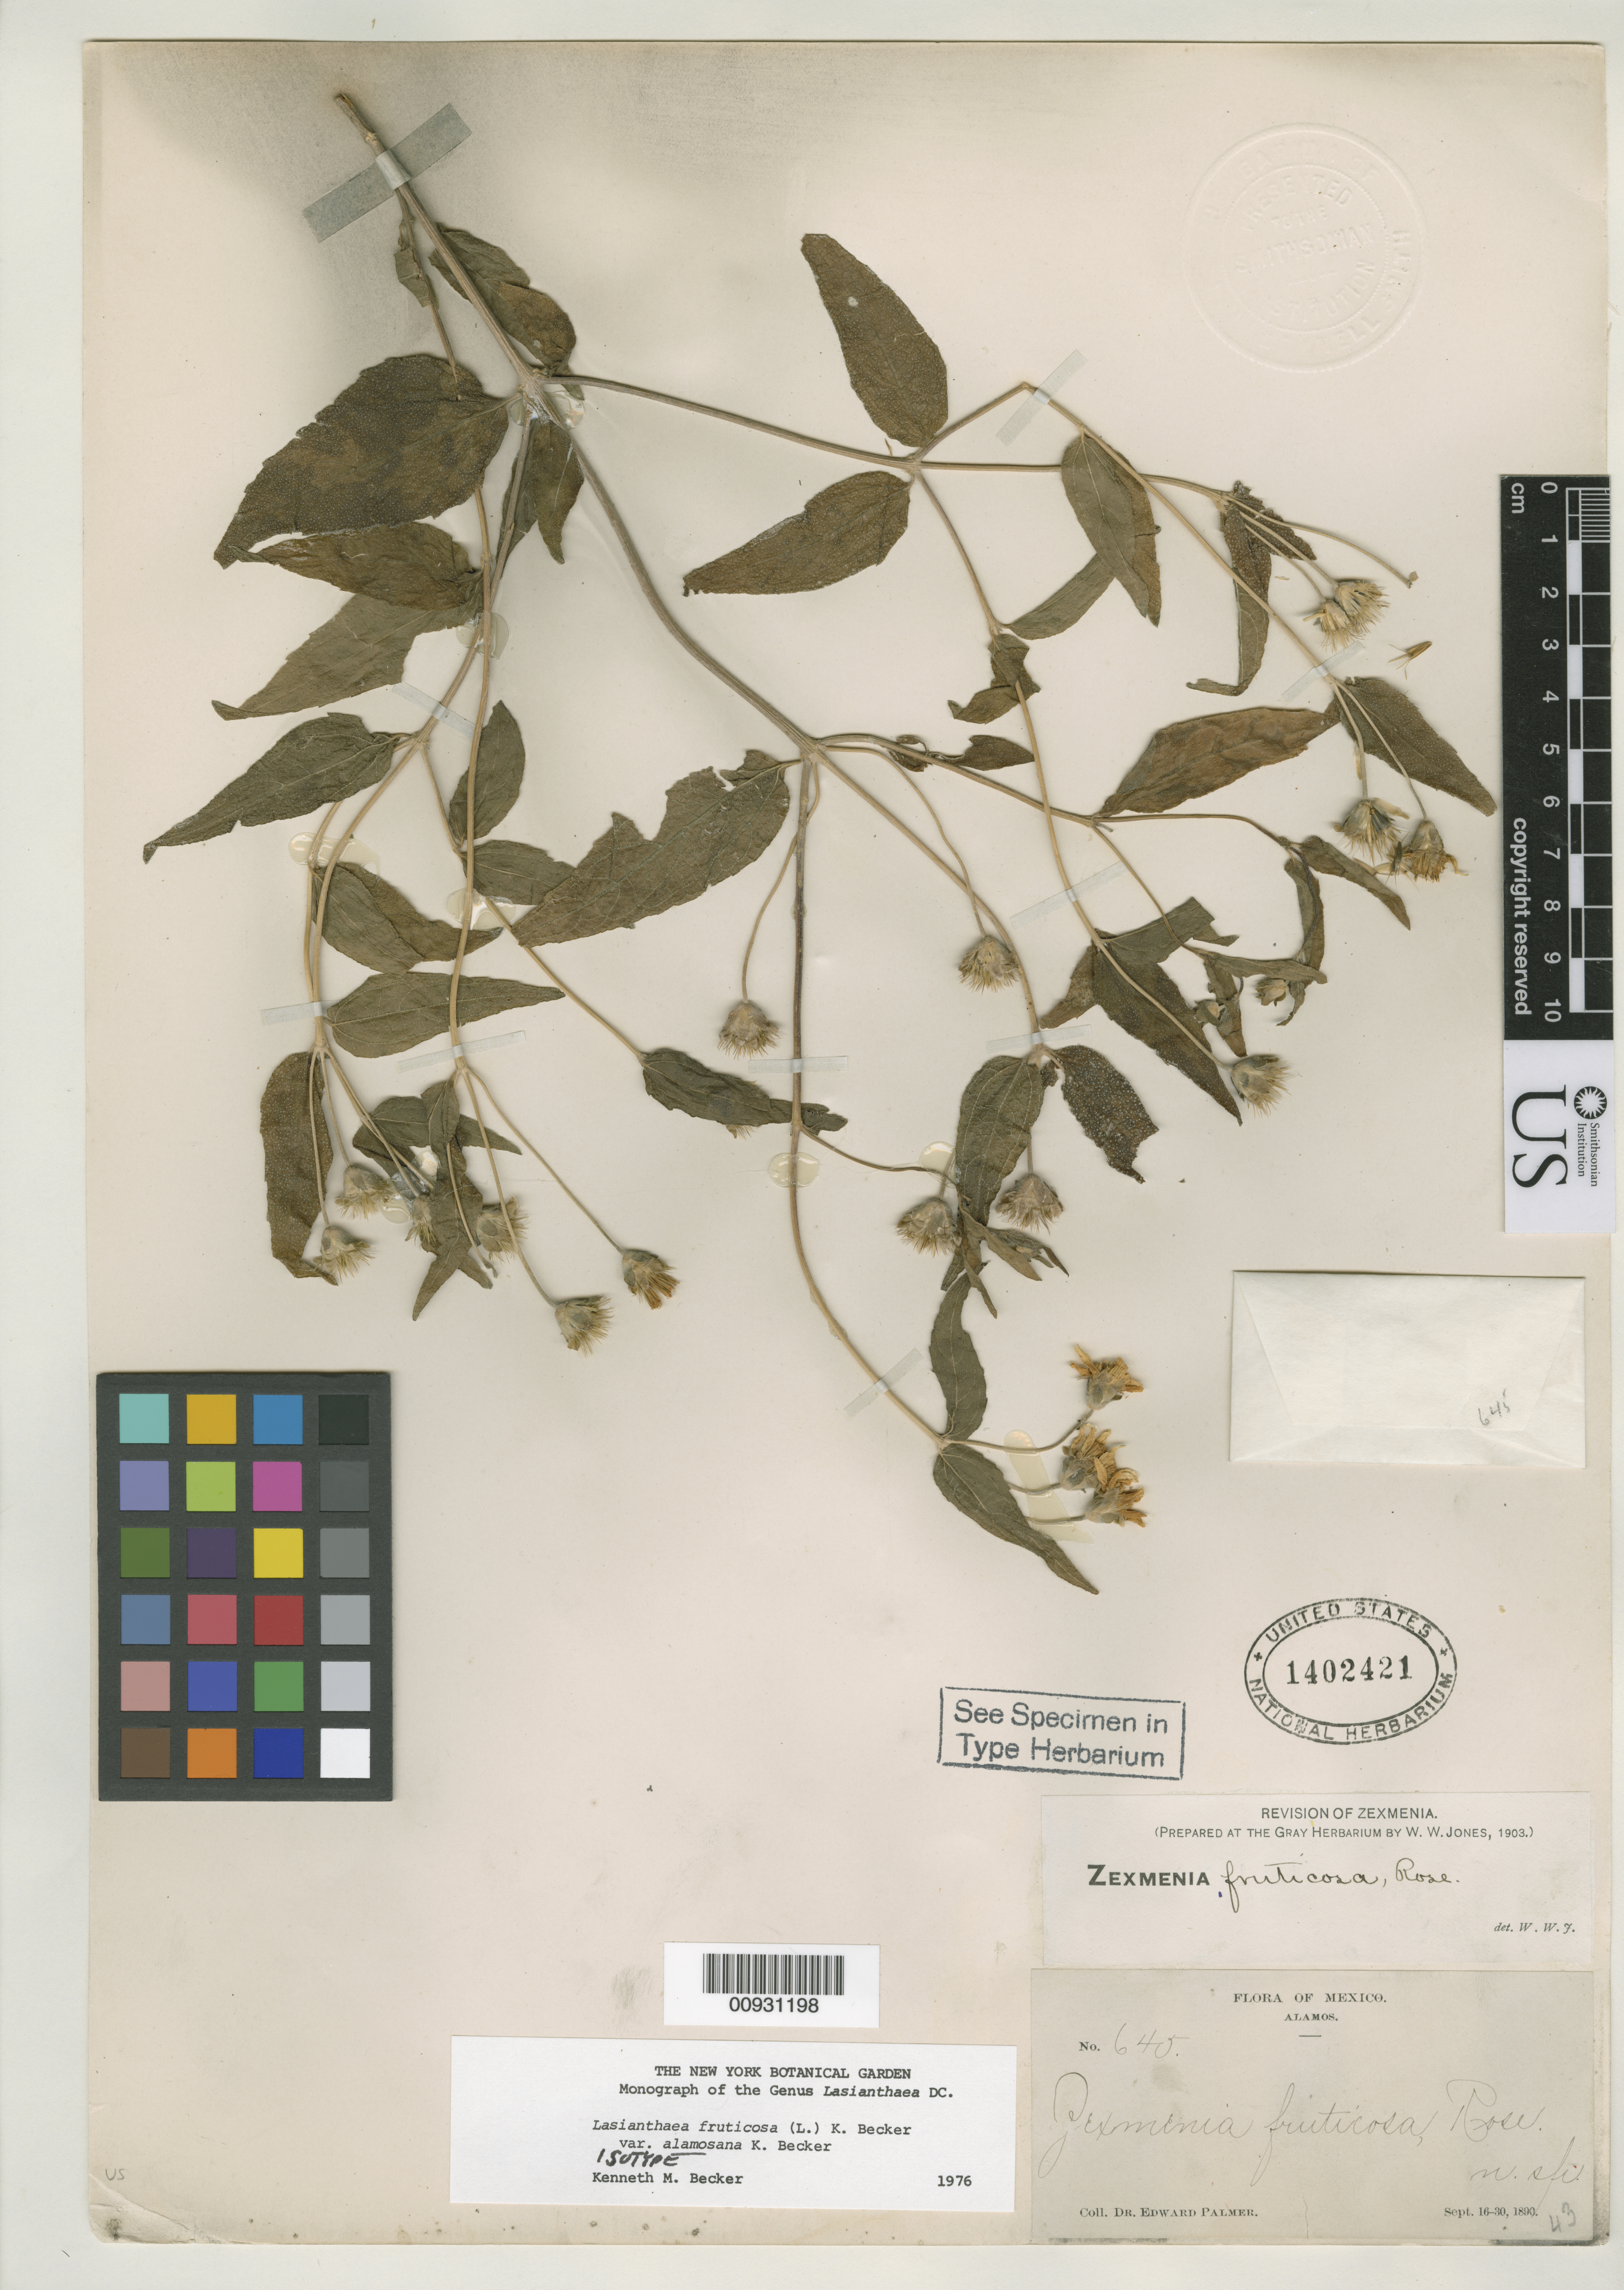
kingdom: Plantae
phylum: Tracheophyta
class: Magnoliopsida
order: Asterales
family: Asteraceae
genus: Zexmenia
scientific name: Zexmenia fruticosa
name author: Rose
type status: Isotype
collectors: E. Palmer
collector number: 645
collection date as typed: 16 Sep 1890 to 30 Sep 1890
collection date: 1890-09-16/1890-09-30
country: Mexico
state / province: Sonora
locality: Alamos.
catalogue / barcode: US 1402421